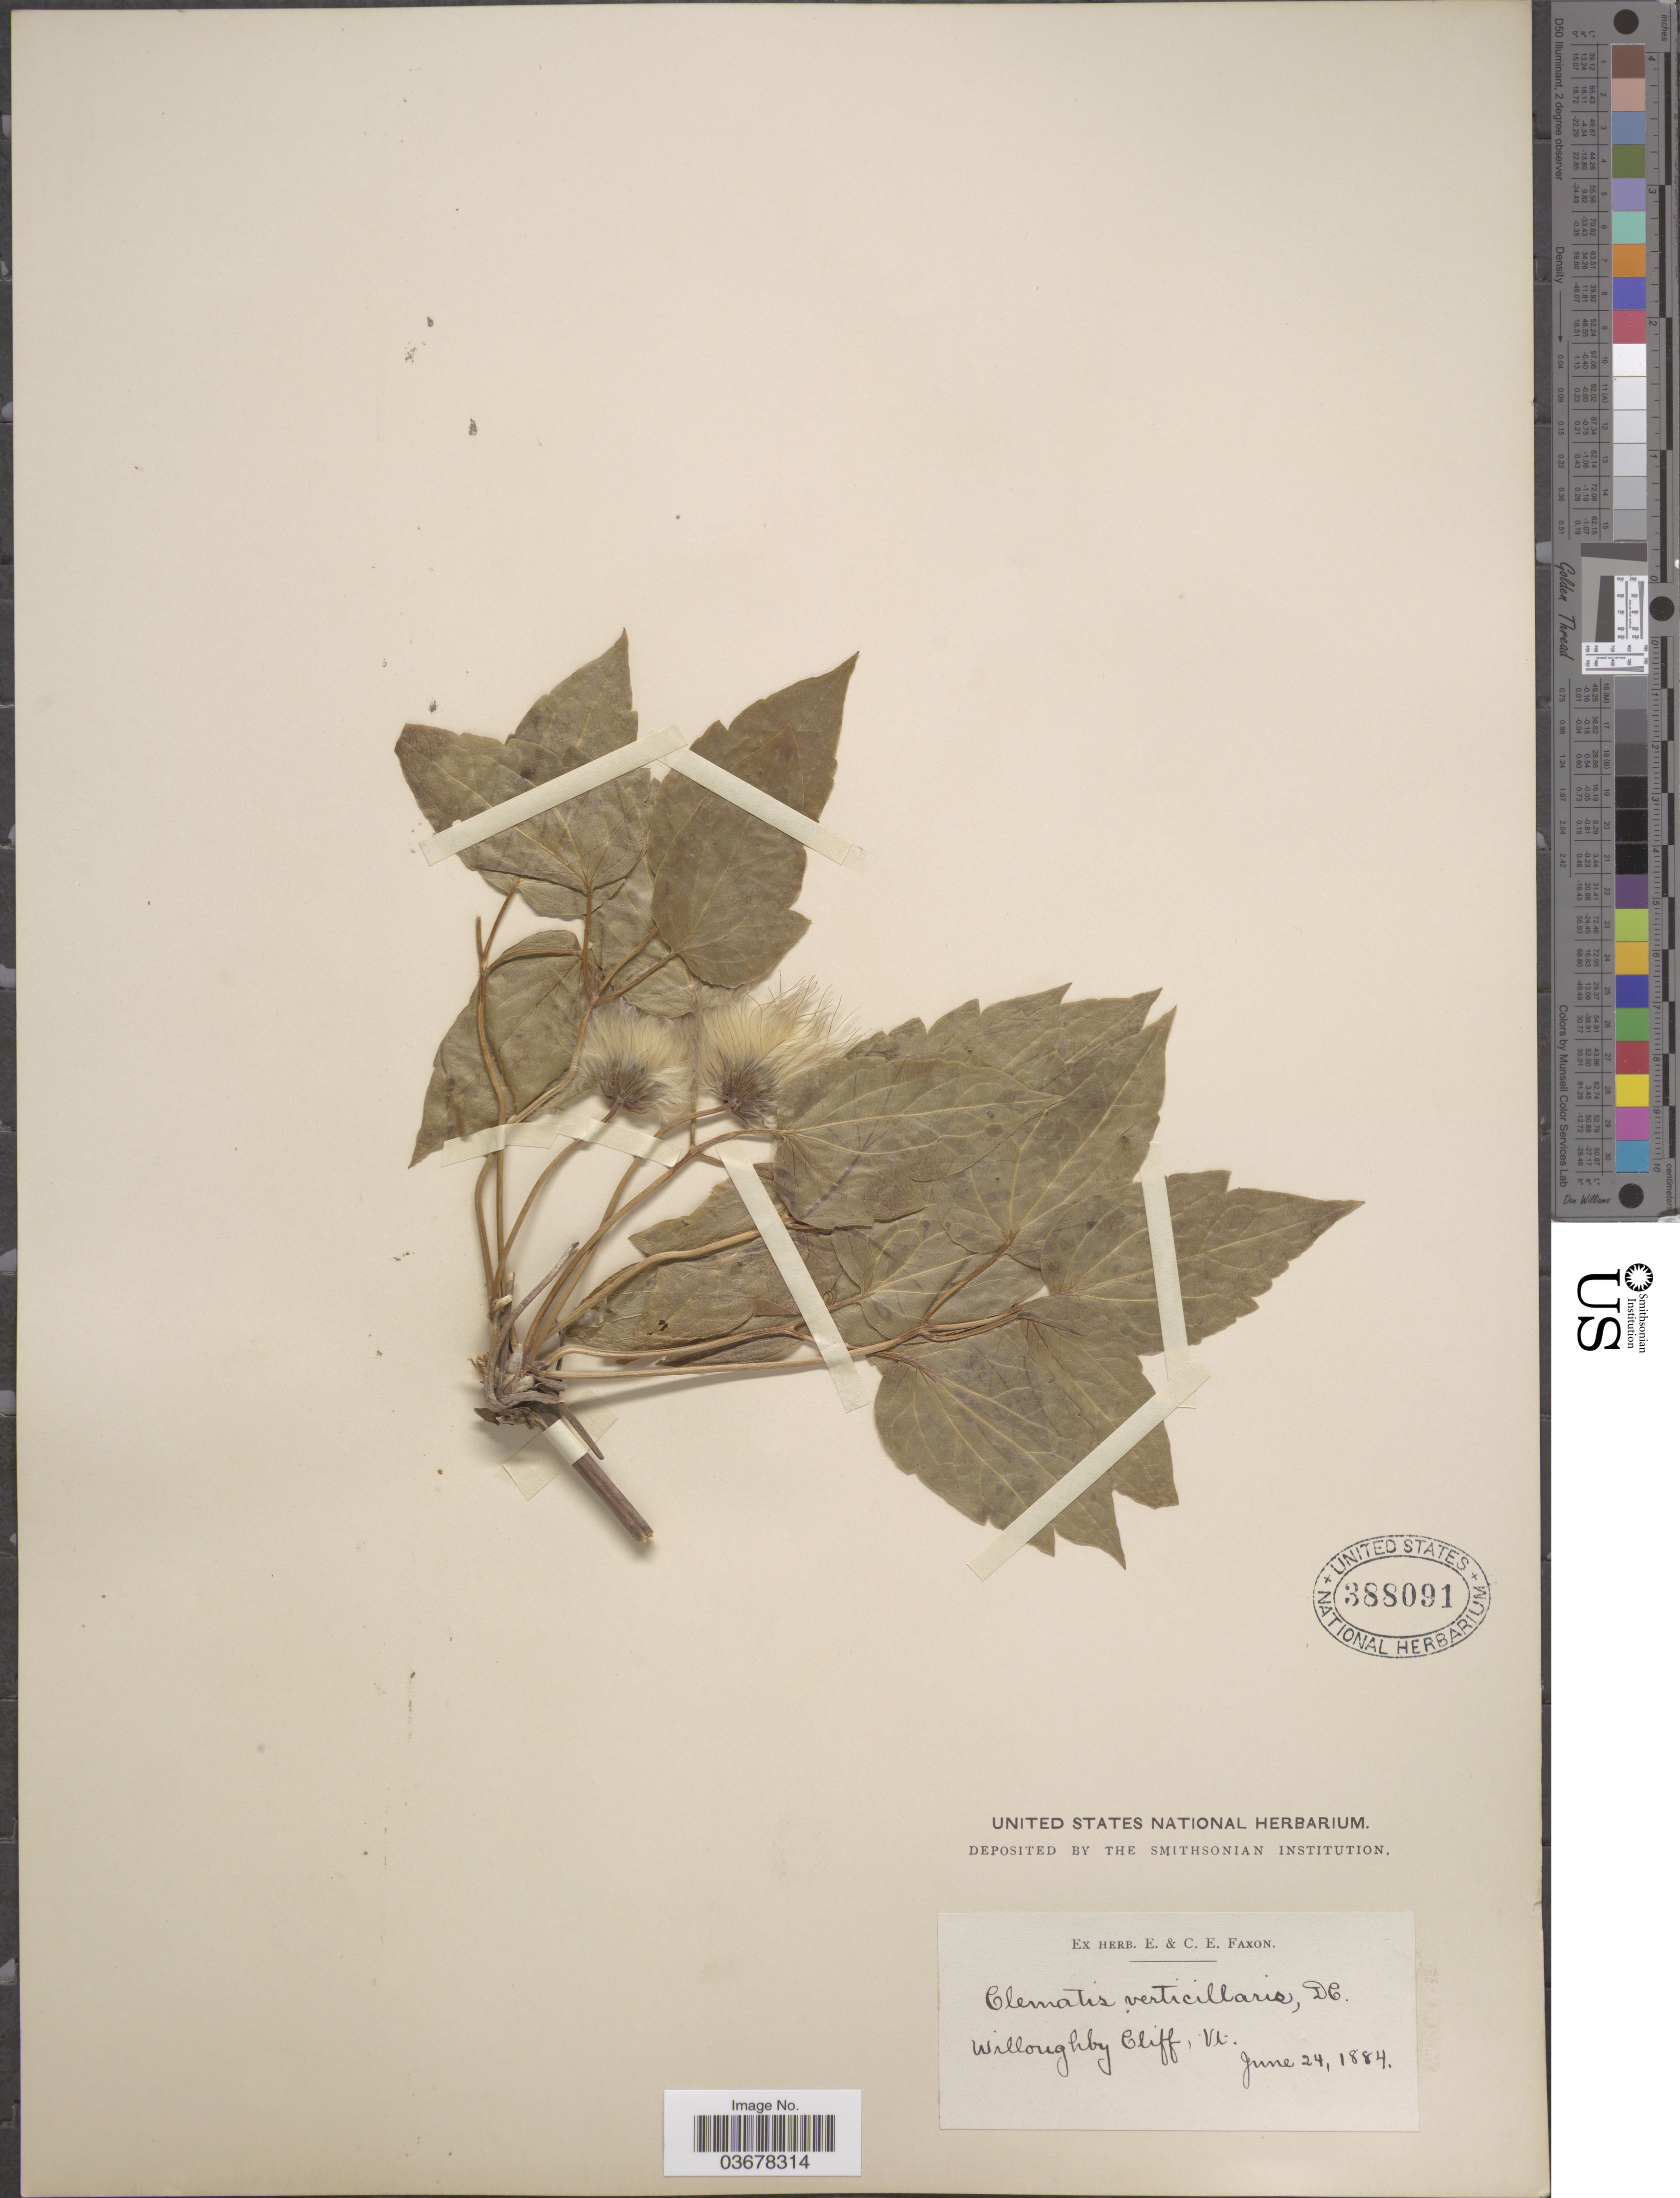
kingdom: Plantae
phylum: Tracheophyta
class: Magnoliopsida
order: Ranunculales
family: Ranunculaceae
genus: Clematis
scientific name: Clematis verticillaris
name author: DC.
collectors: ex herb. E. & C.E. Faxon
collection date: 1884-06-24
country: United States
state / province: Vermont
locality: Willoughby Cliff.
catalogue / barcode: US 388091